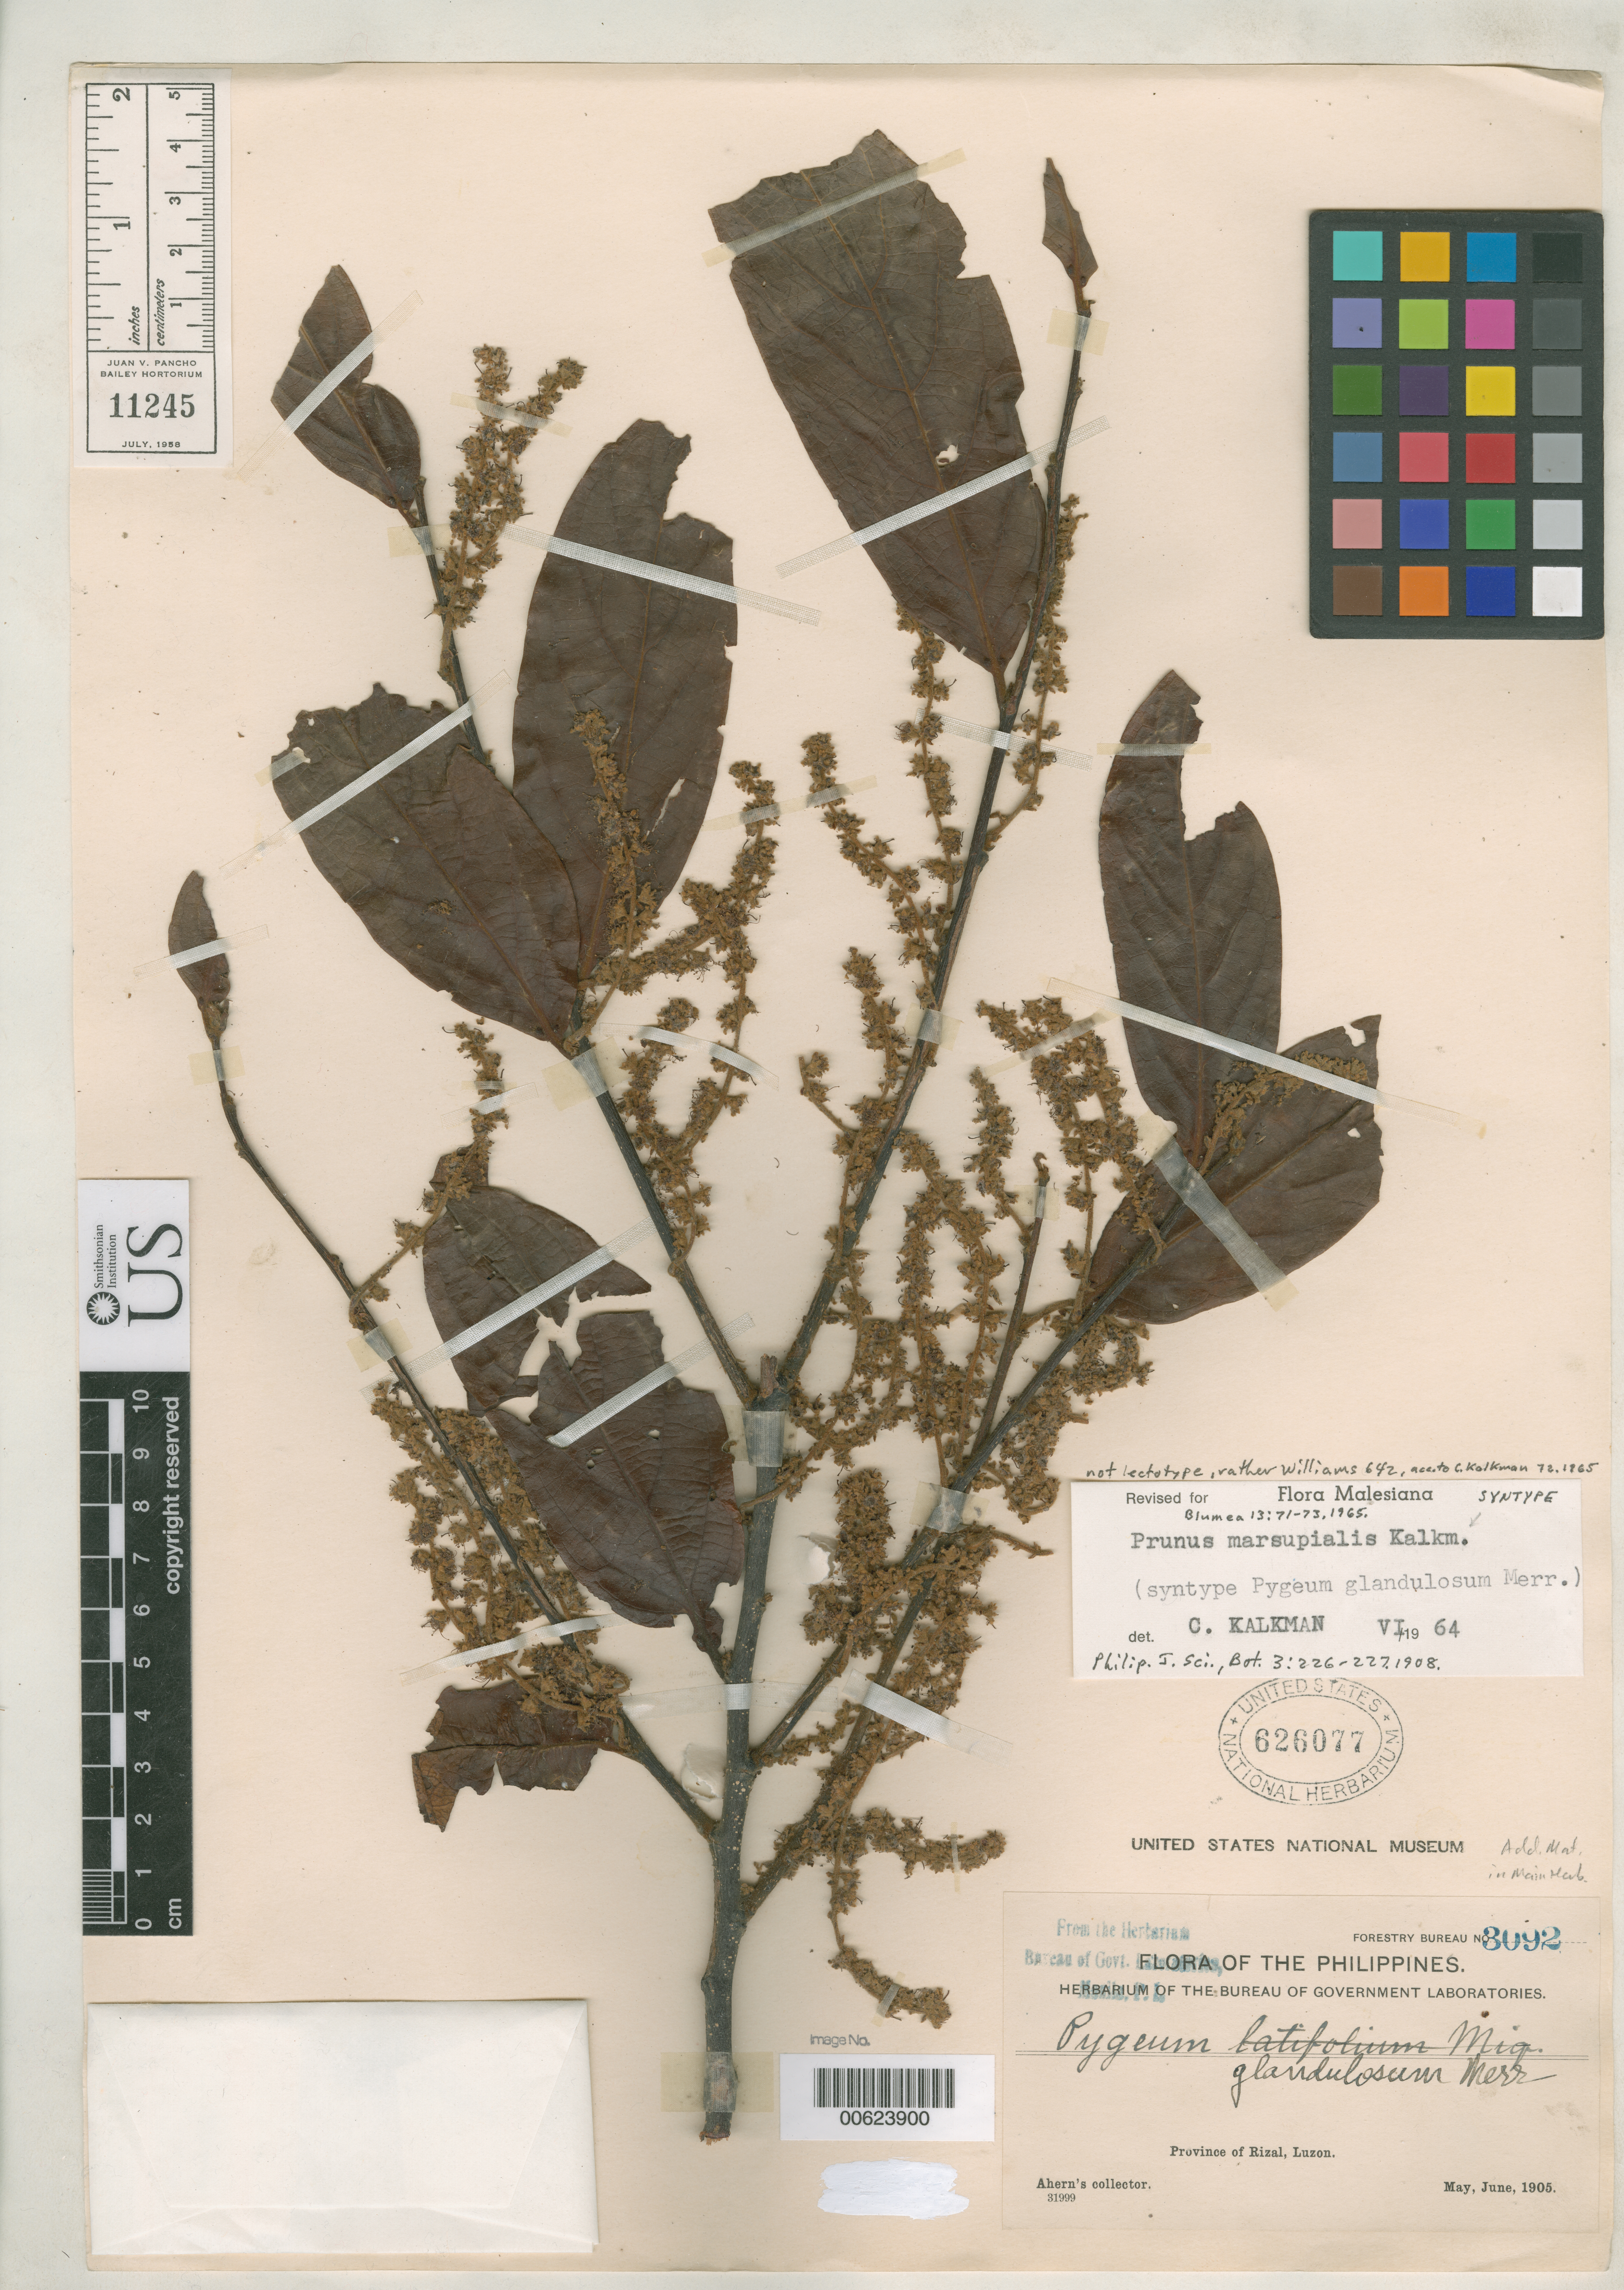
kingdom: Plantae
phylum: Tracheophyta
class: Magnoliopsida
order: Rosales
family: Rosaceae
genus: Pygeum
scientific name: Pygeum glandulosum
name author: Merr.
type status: Syntype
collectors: Ahern's collector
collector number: For. Bur. 3092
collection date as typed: May 1905 to -- Jun 1905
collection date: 1905-05/1905-06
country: Philippines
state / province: Calabarzon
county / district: Rizal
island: Luzon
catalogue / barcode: US 626077